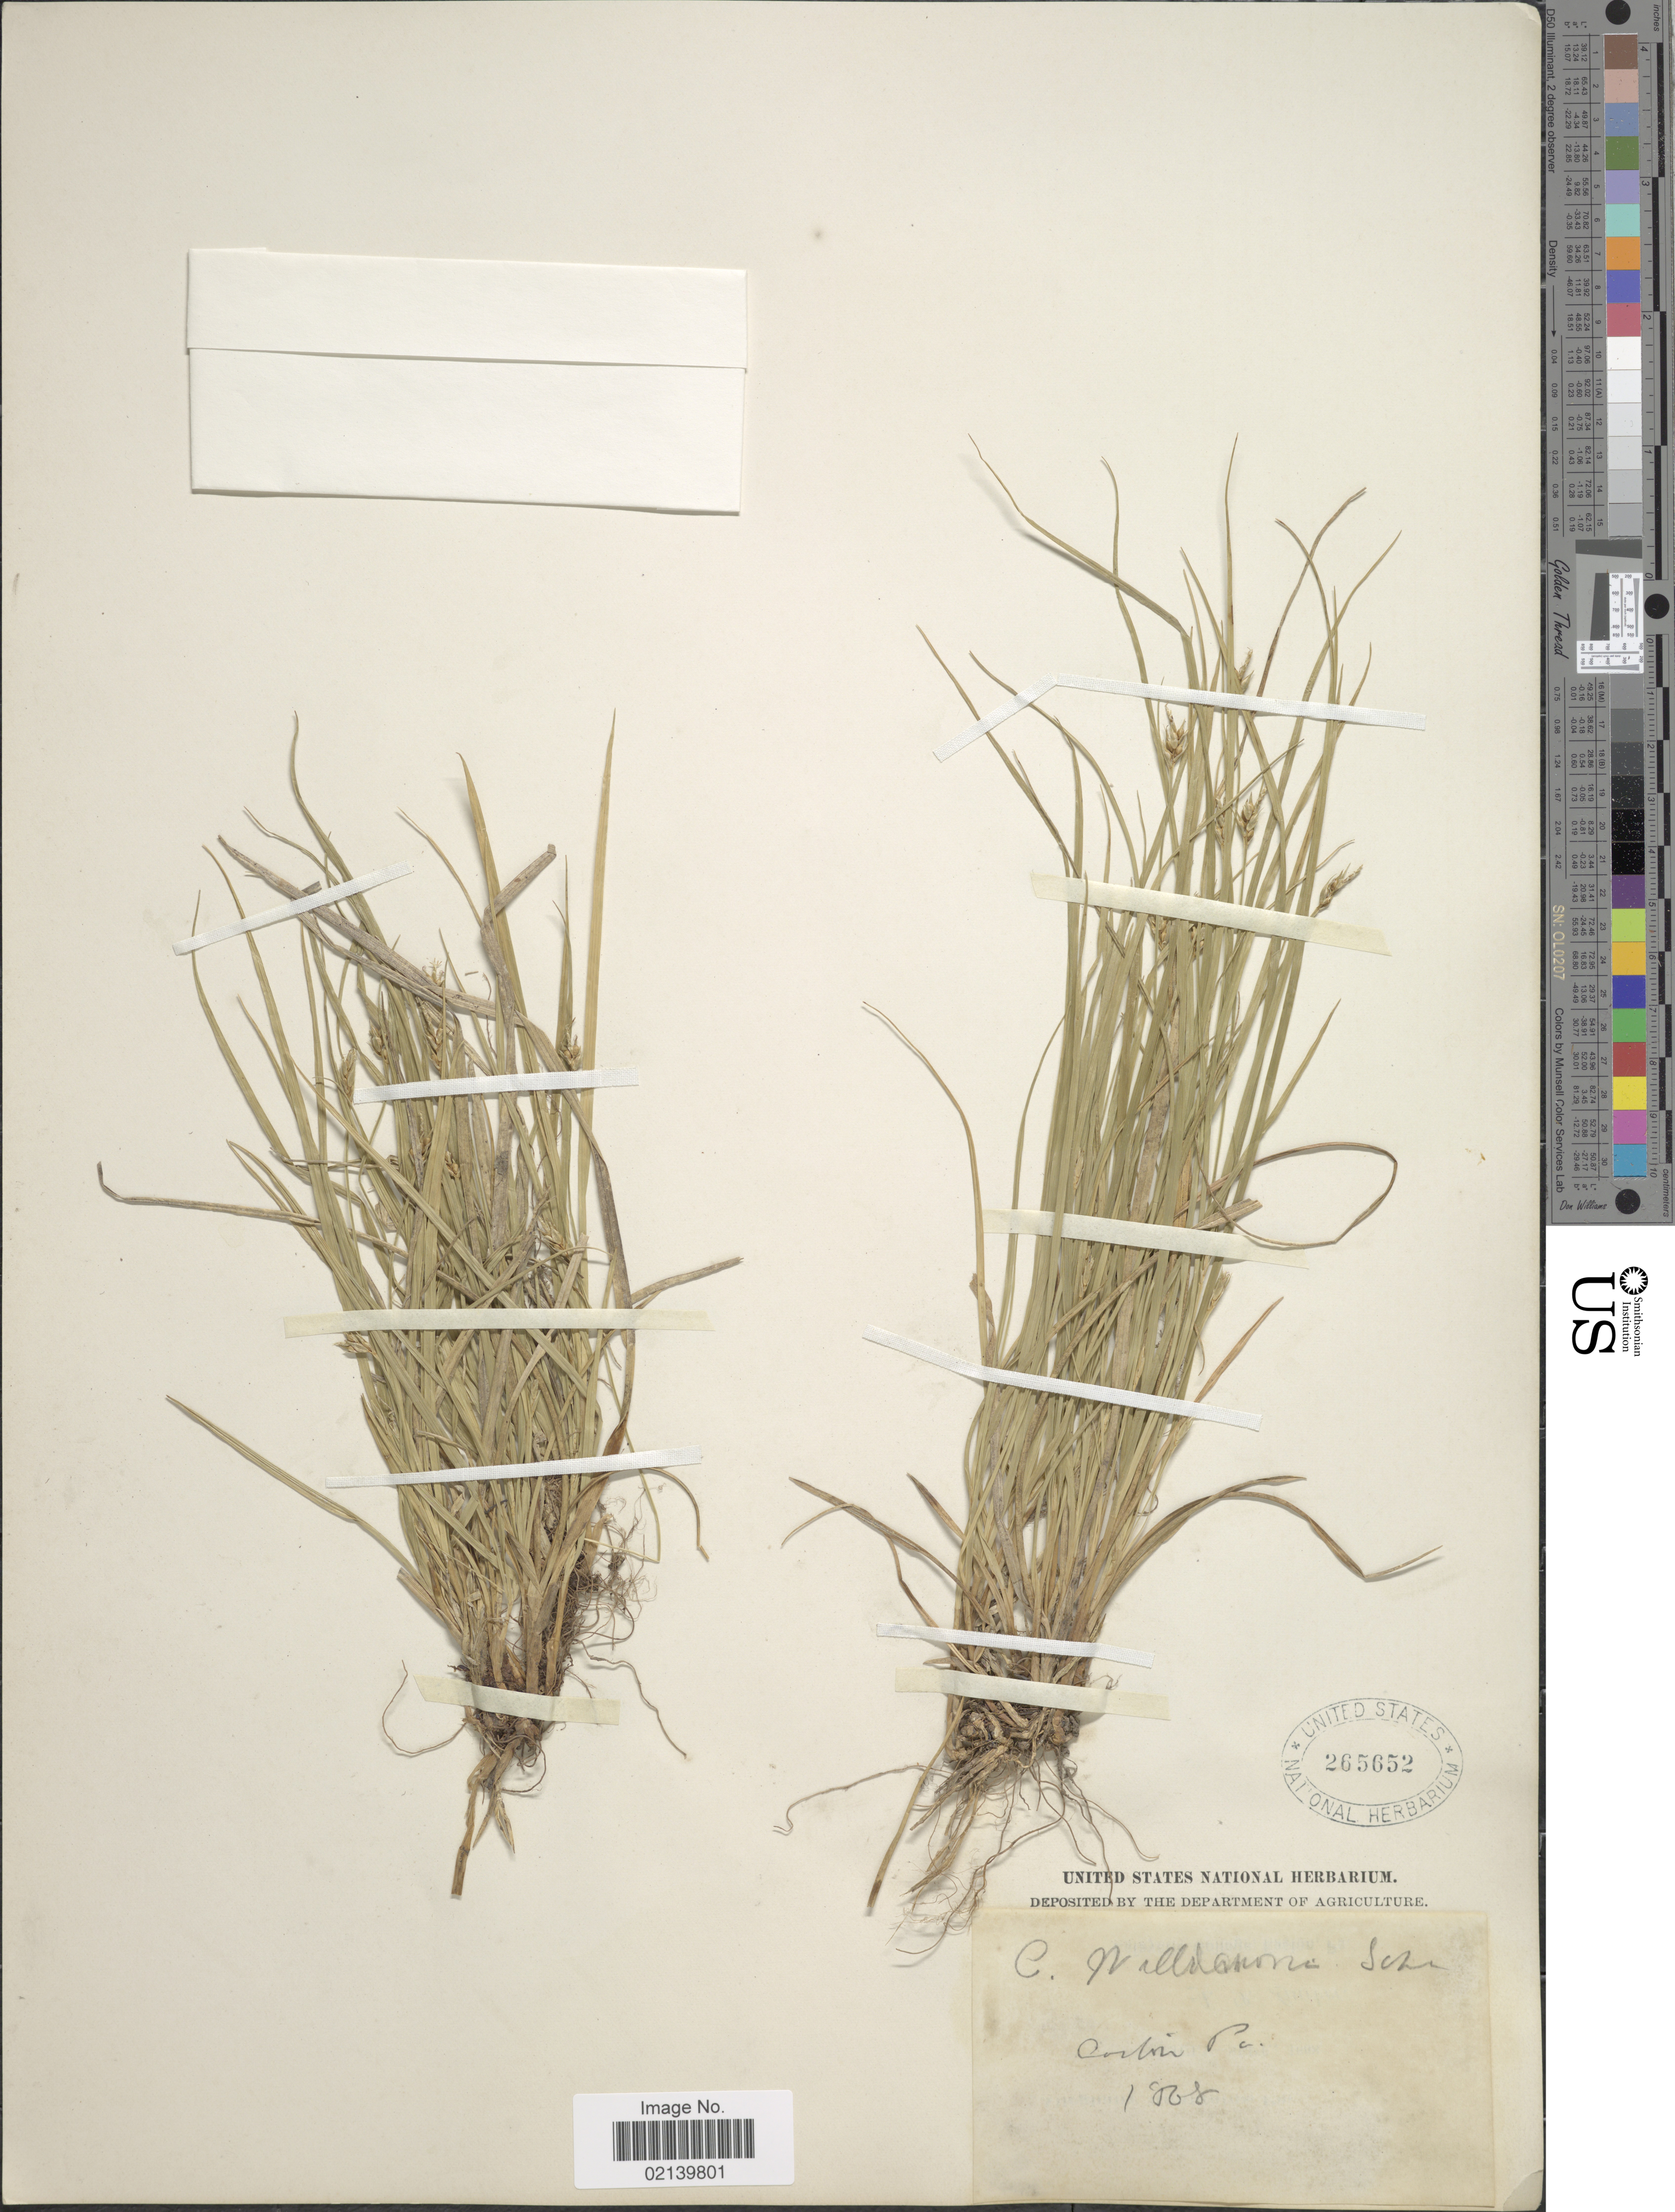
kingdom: Plantae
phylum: Tracheophyta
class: Liliopsida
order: Poales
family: Cyperaceae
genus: Carex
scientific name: Carex willdenowii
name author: Willd.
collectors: C. L. von Willdenow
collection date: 1868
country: United States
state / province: Pennsylvania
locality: Curtin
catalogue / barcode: US 265652